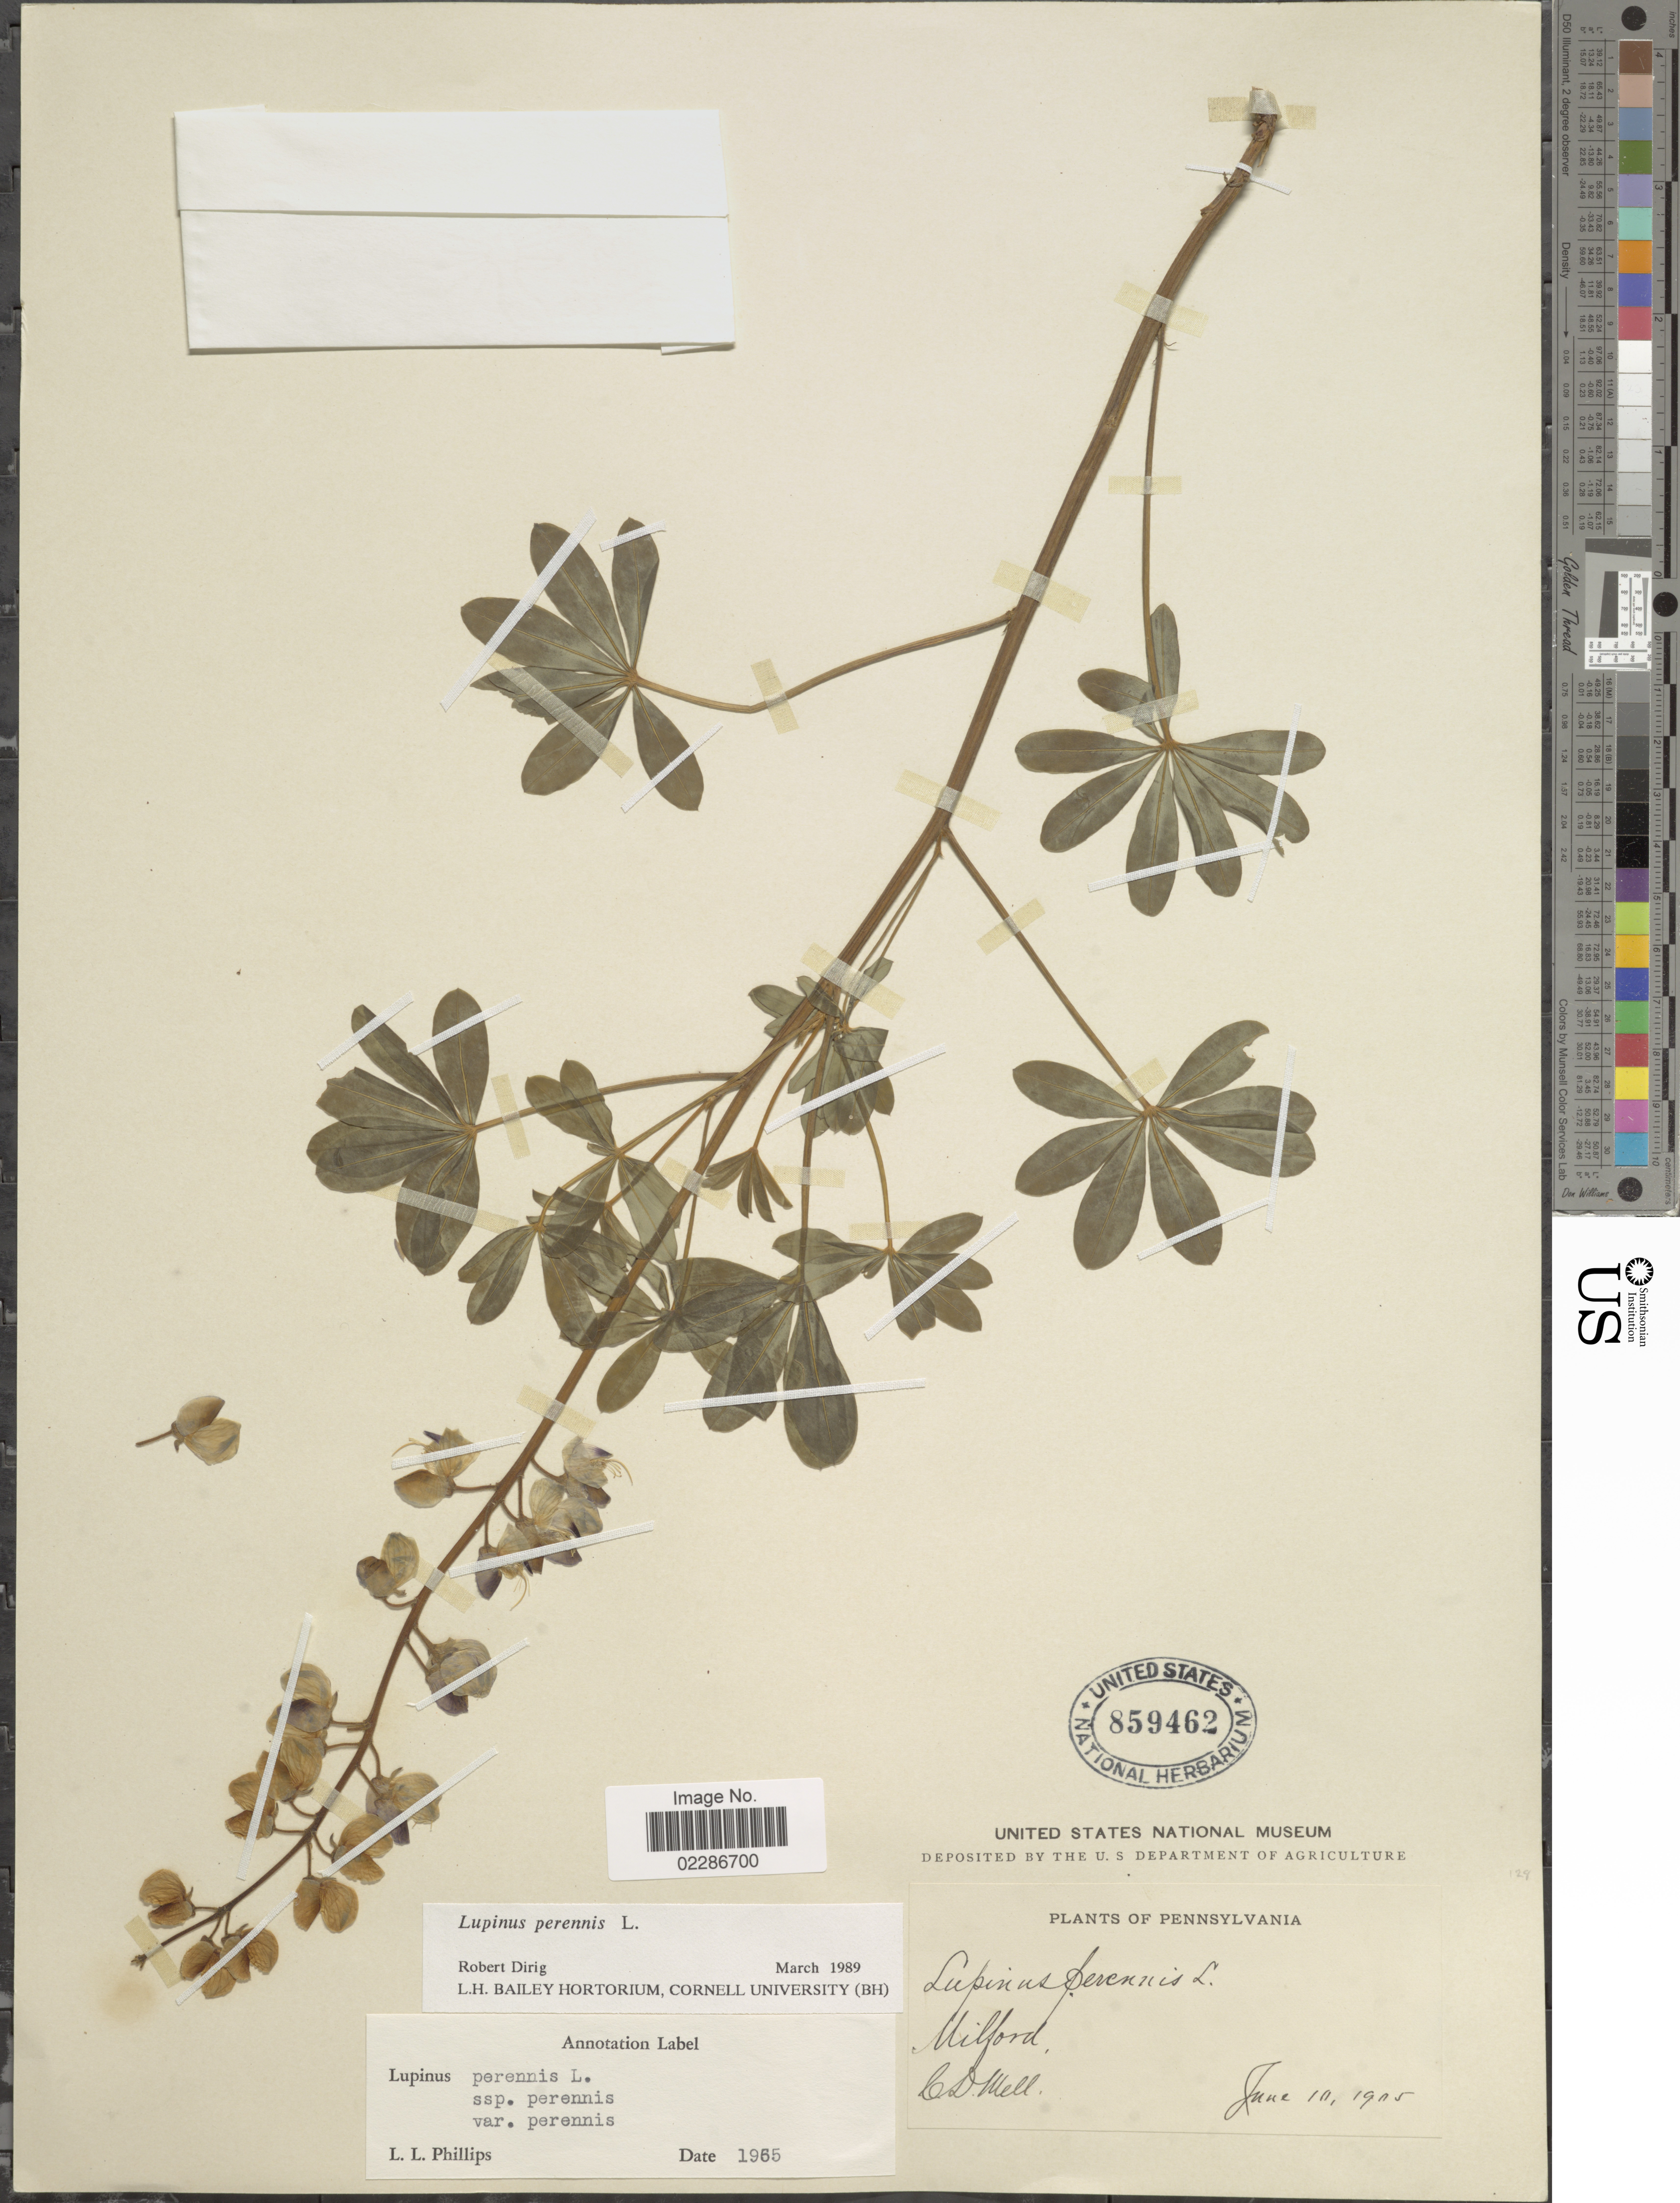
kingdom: Plantae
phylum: Tracheophyta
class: Magnoliopsida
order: Fabales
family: Fabaceae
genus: Lupinus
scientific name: Lupinus perennis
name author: L.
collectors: C. D. Mell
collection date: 1905-06-10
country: United States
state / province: Pennsylvania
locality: Milford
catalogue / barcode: US 859462